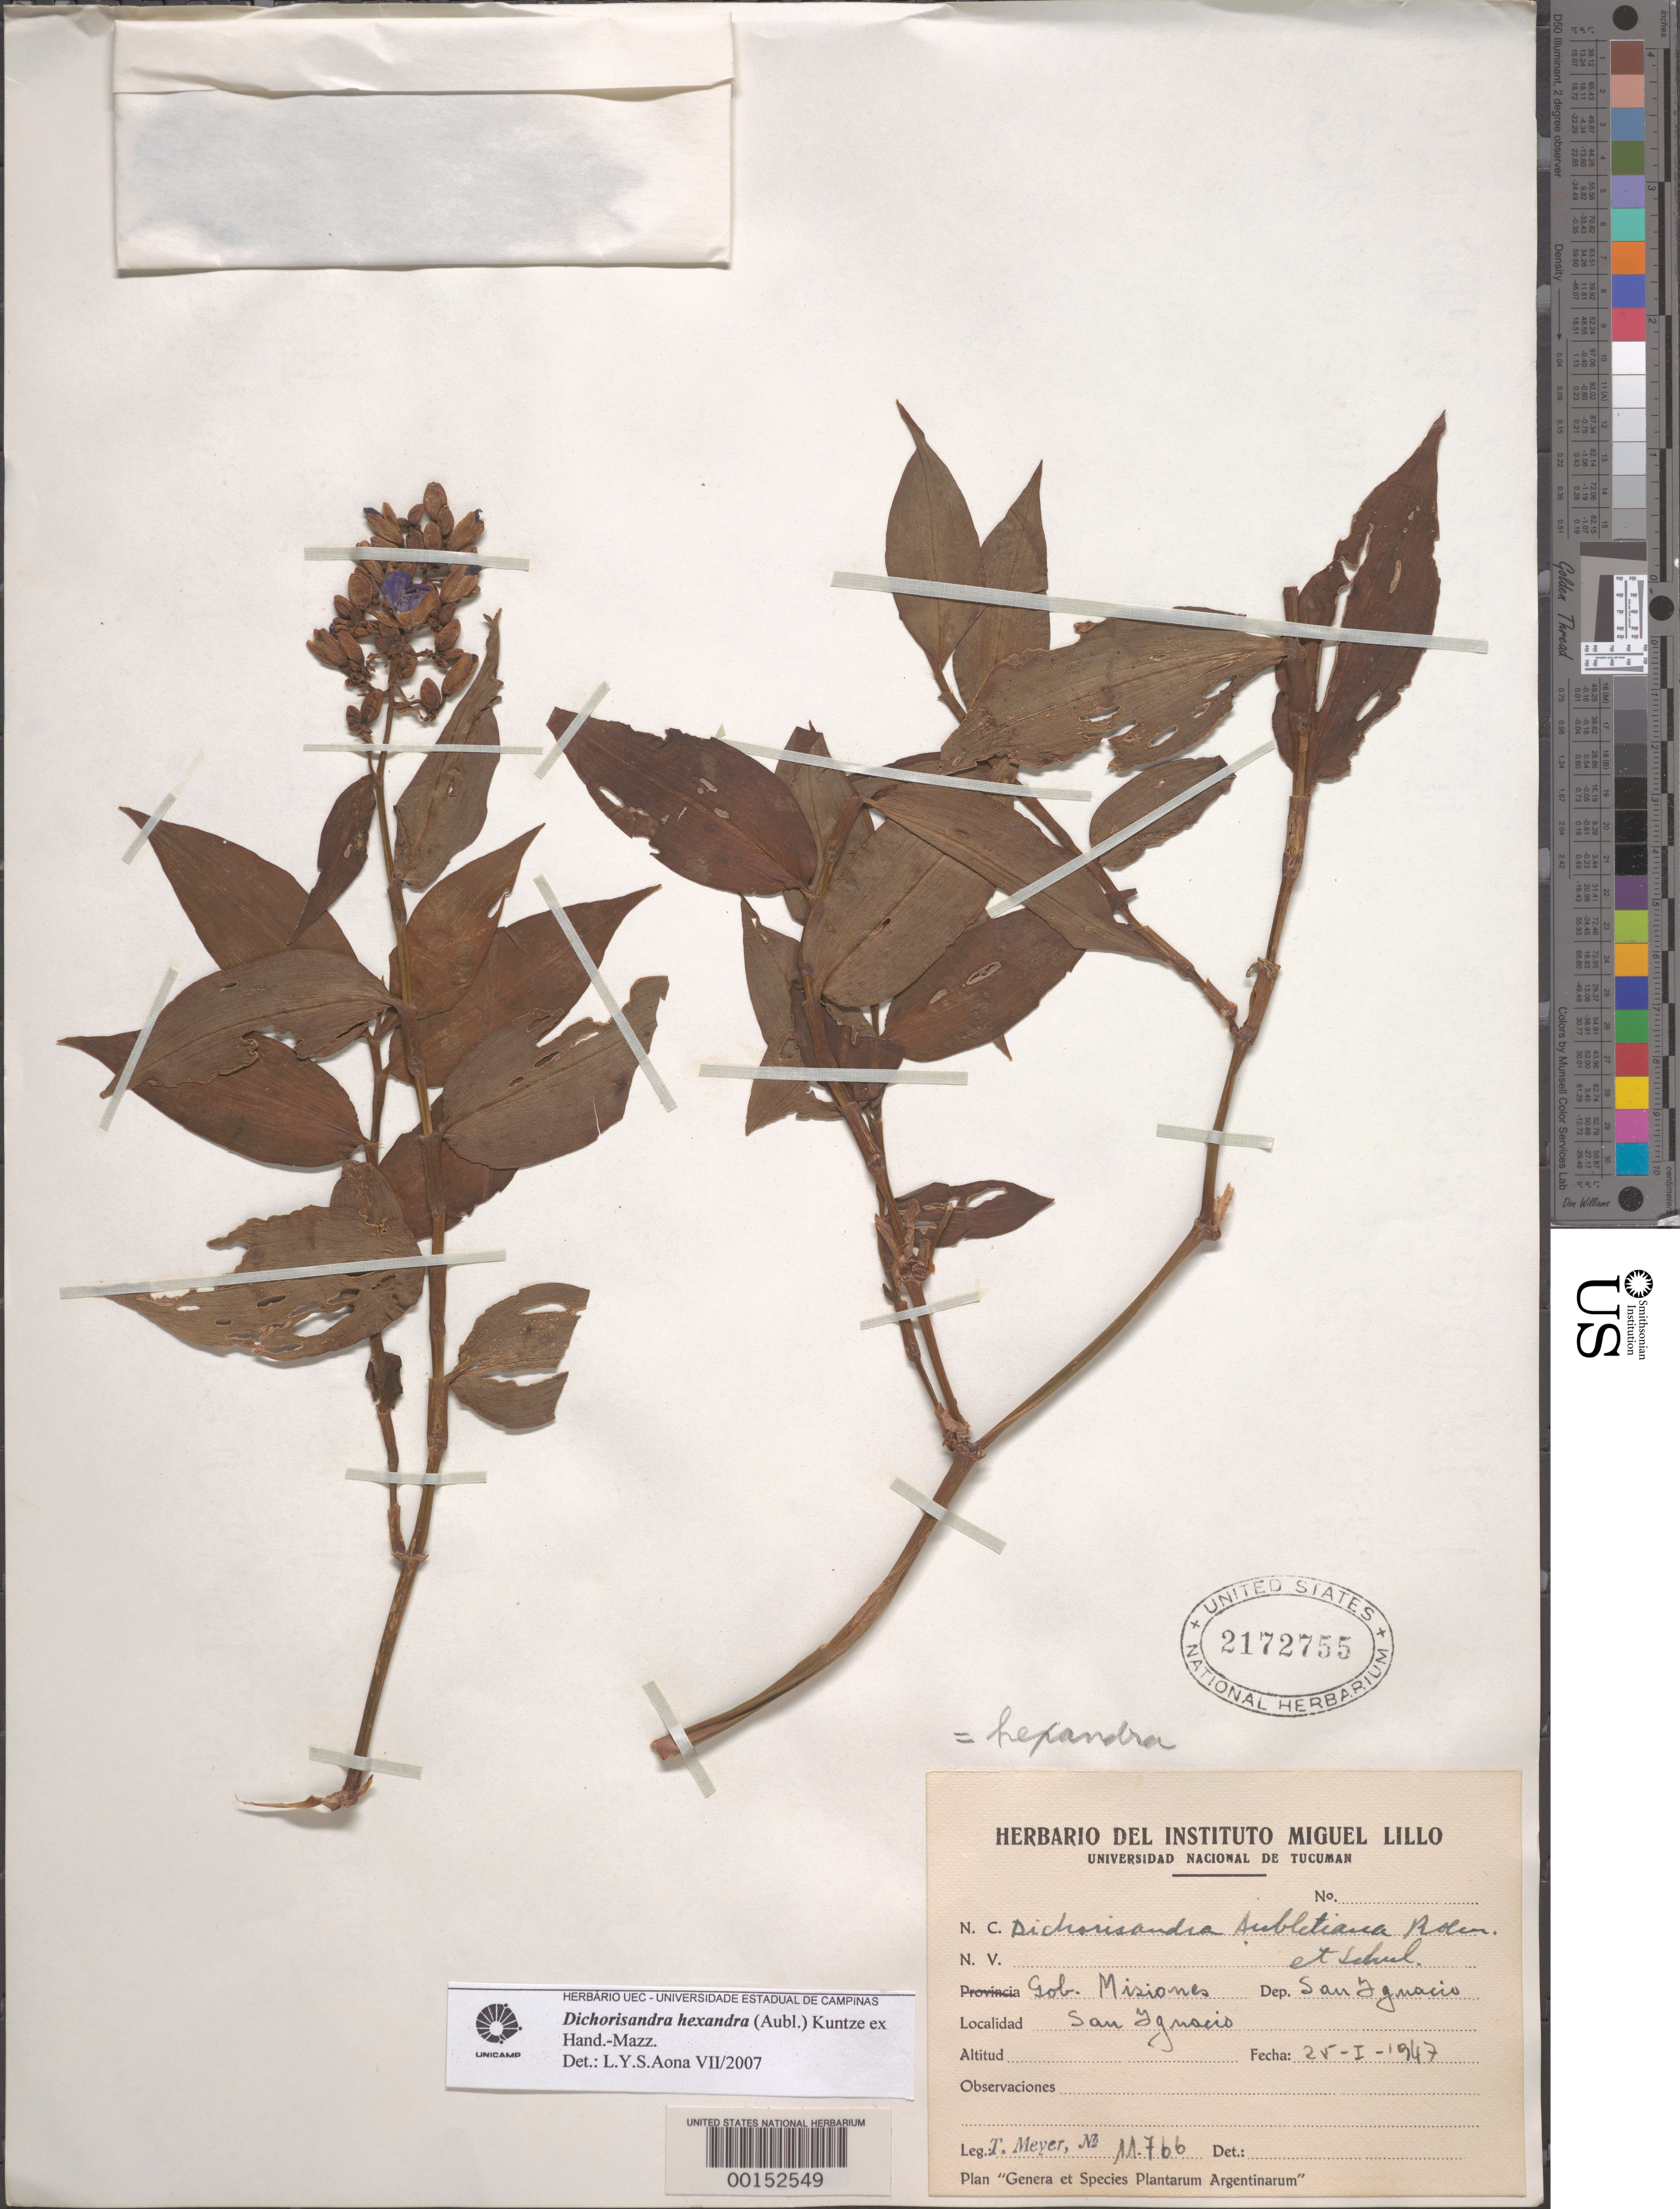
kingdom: Plantae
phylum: Tracheophyta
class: Liliopsida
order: Commelinales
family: Commelinaceae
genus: Dichorisandra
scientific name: Dichorisandra hexandra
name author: (Aubl.) Standl.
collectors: T. Meyer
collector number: M.766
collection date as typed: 25 Jan 1947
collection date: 1947-01-25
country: Argentina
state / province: Misiones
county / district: San Ignacio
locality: San Ignacio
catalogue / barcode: US 2172755